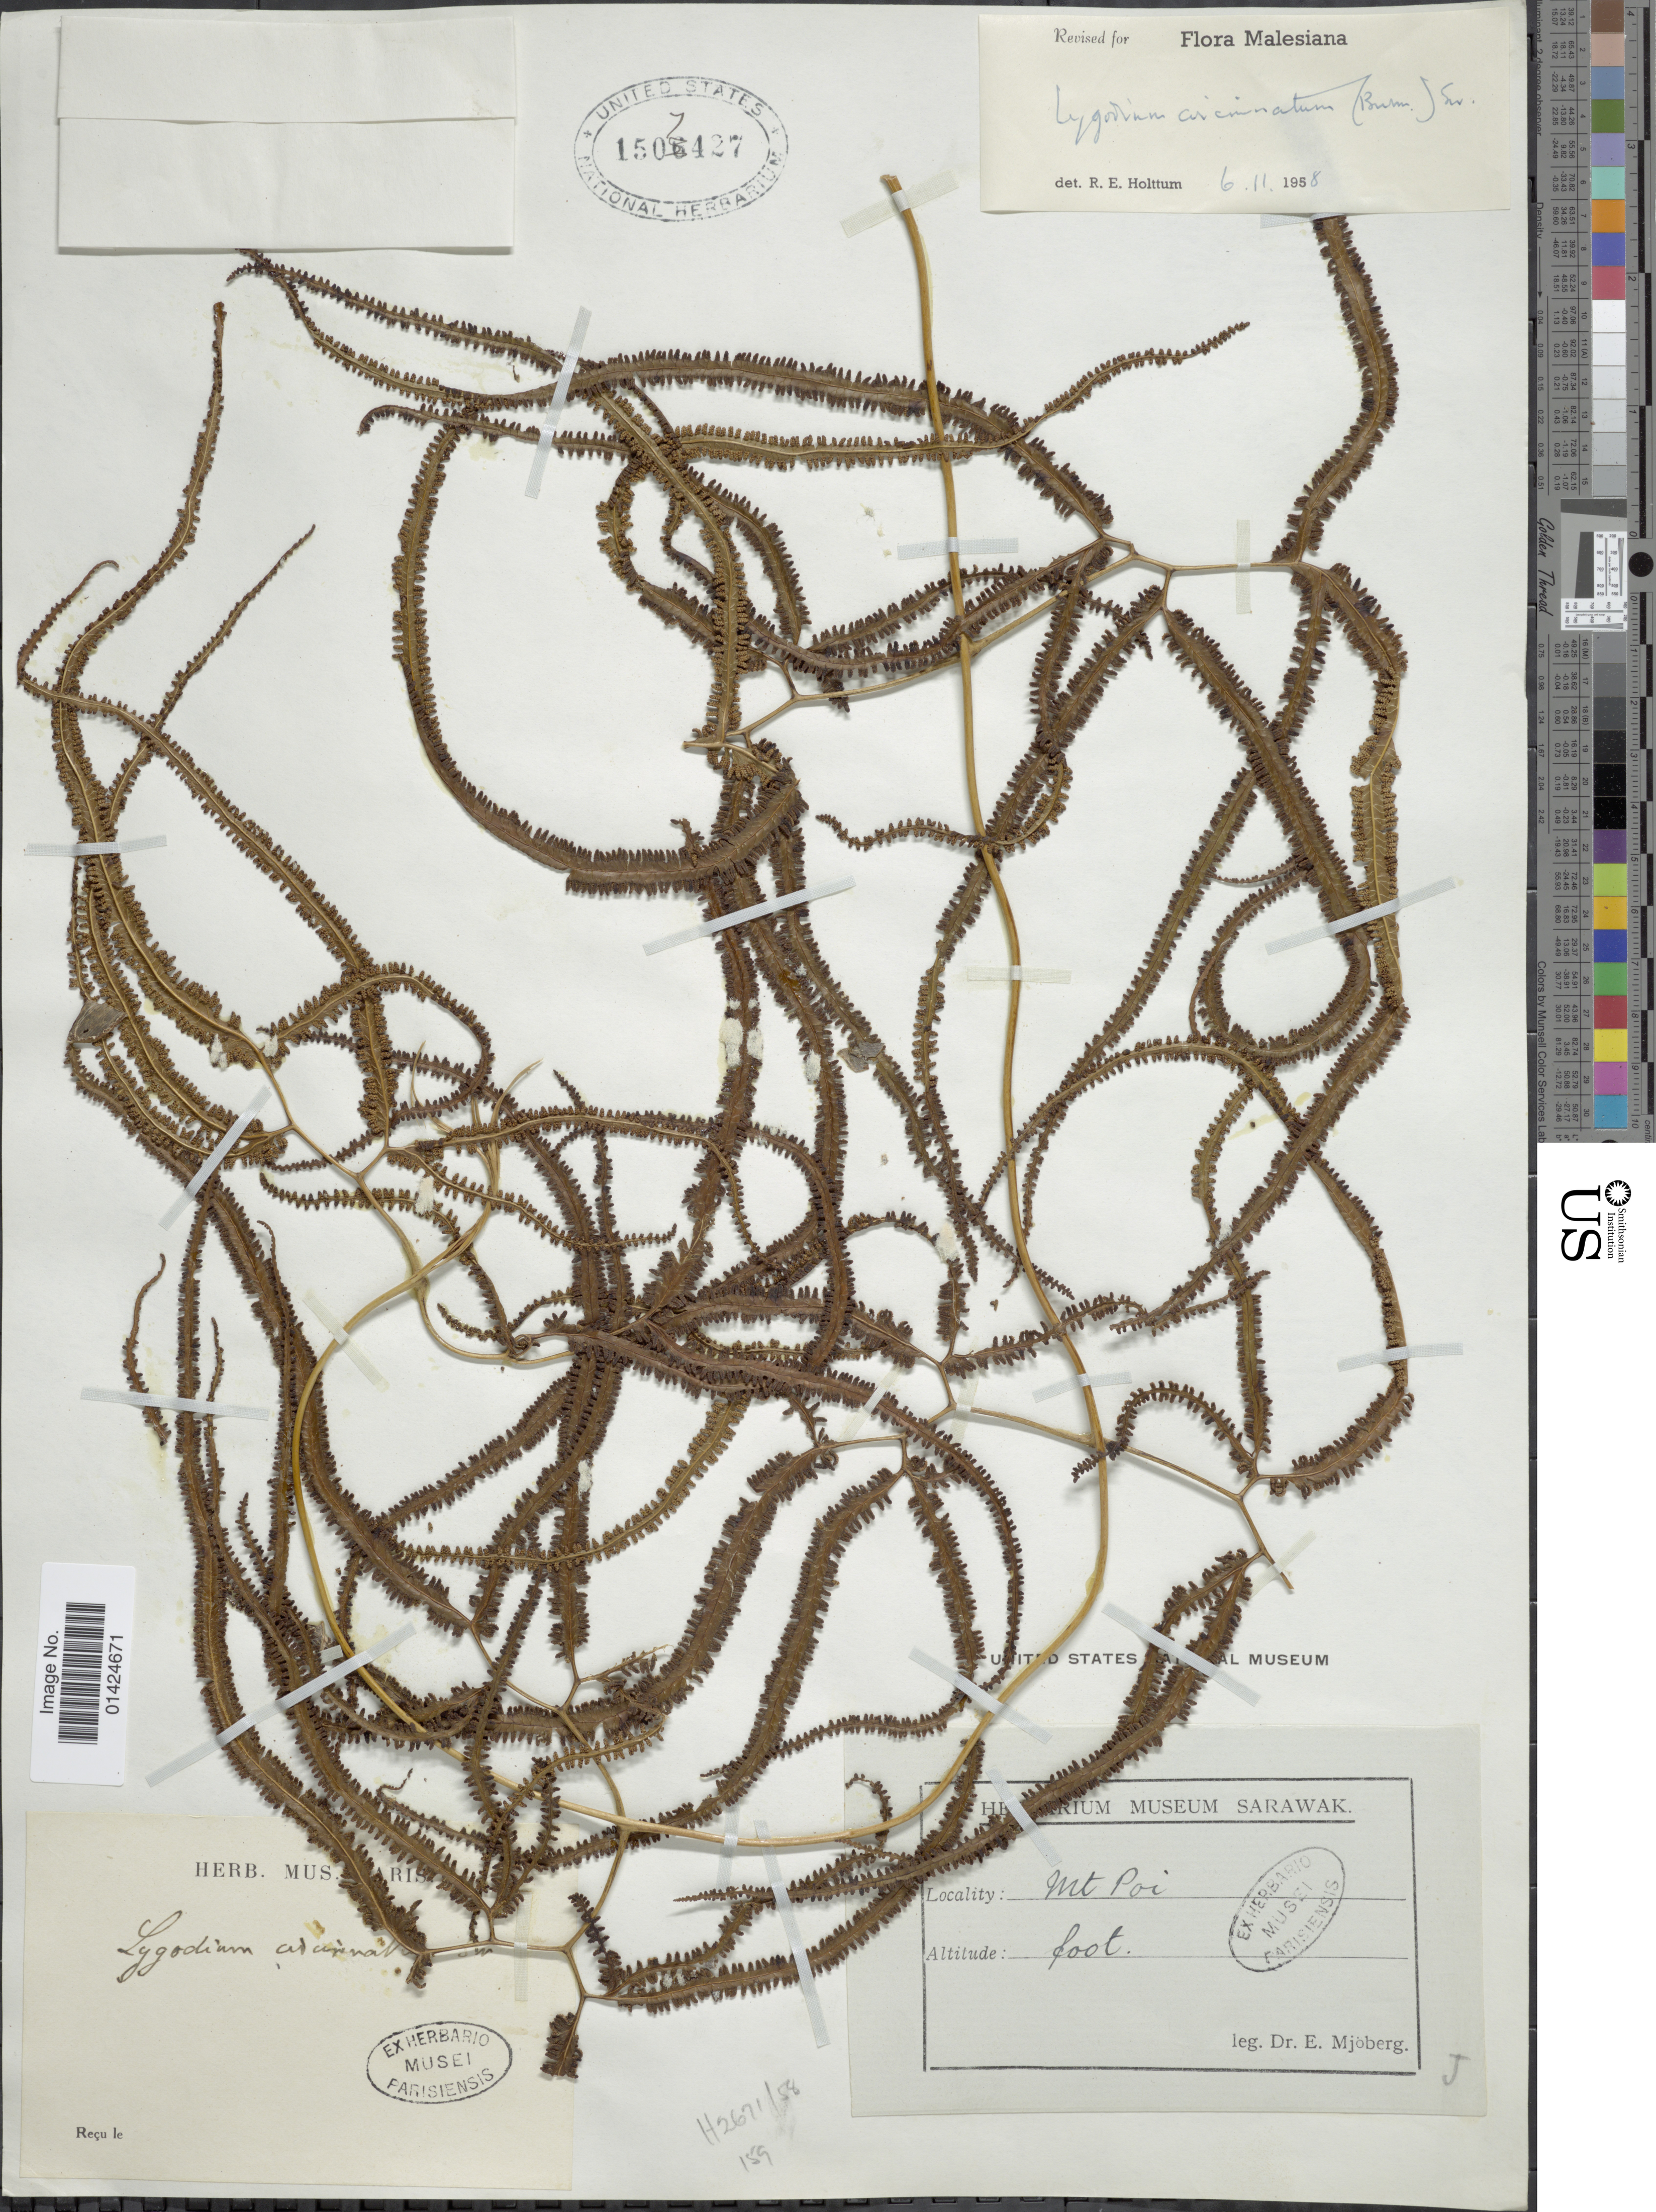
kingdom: Plantae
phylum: Tracheophyta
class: Polypodiopsida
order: Schizaeales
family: Lygodiaceae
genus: Lygodium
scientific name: Lygodium circinnatum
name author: (Burm. f.) Sw.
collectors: E. Mjoberg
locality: Mt Poi.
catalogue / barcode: US 1502427